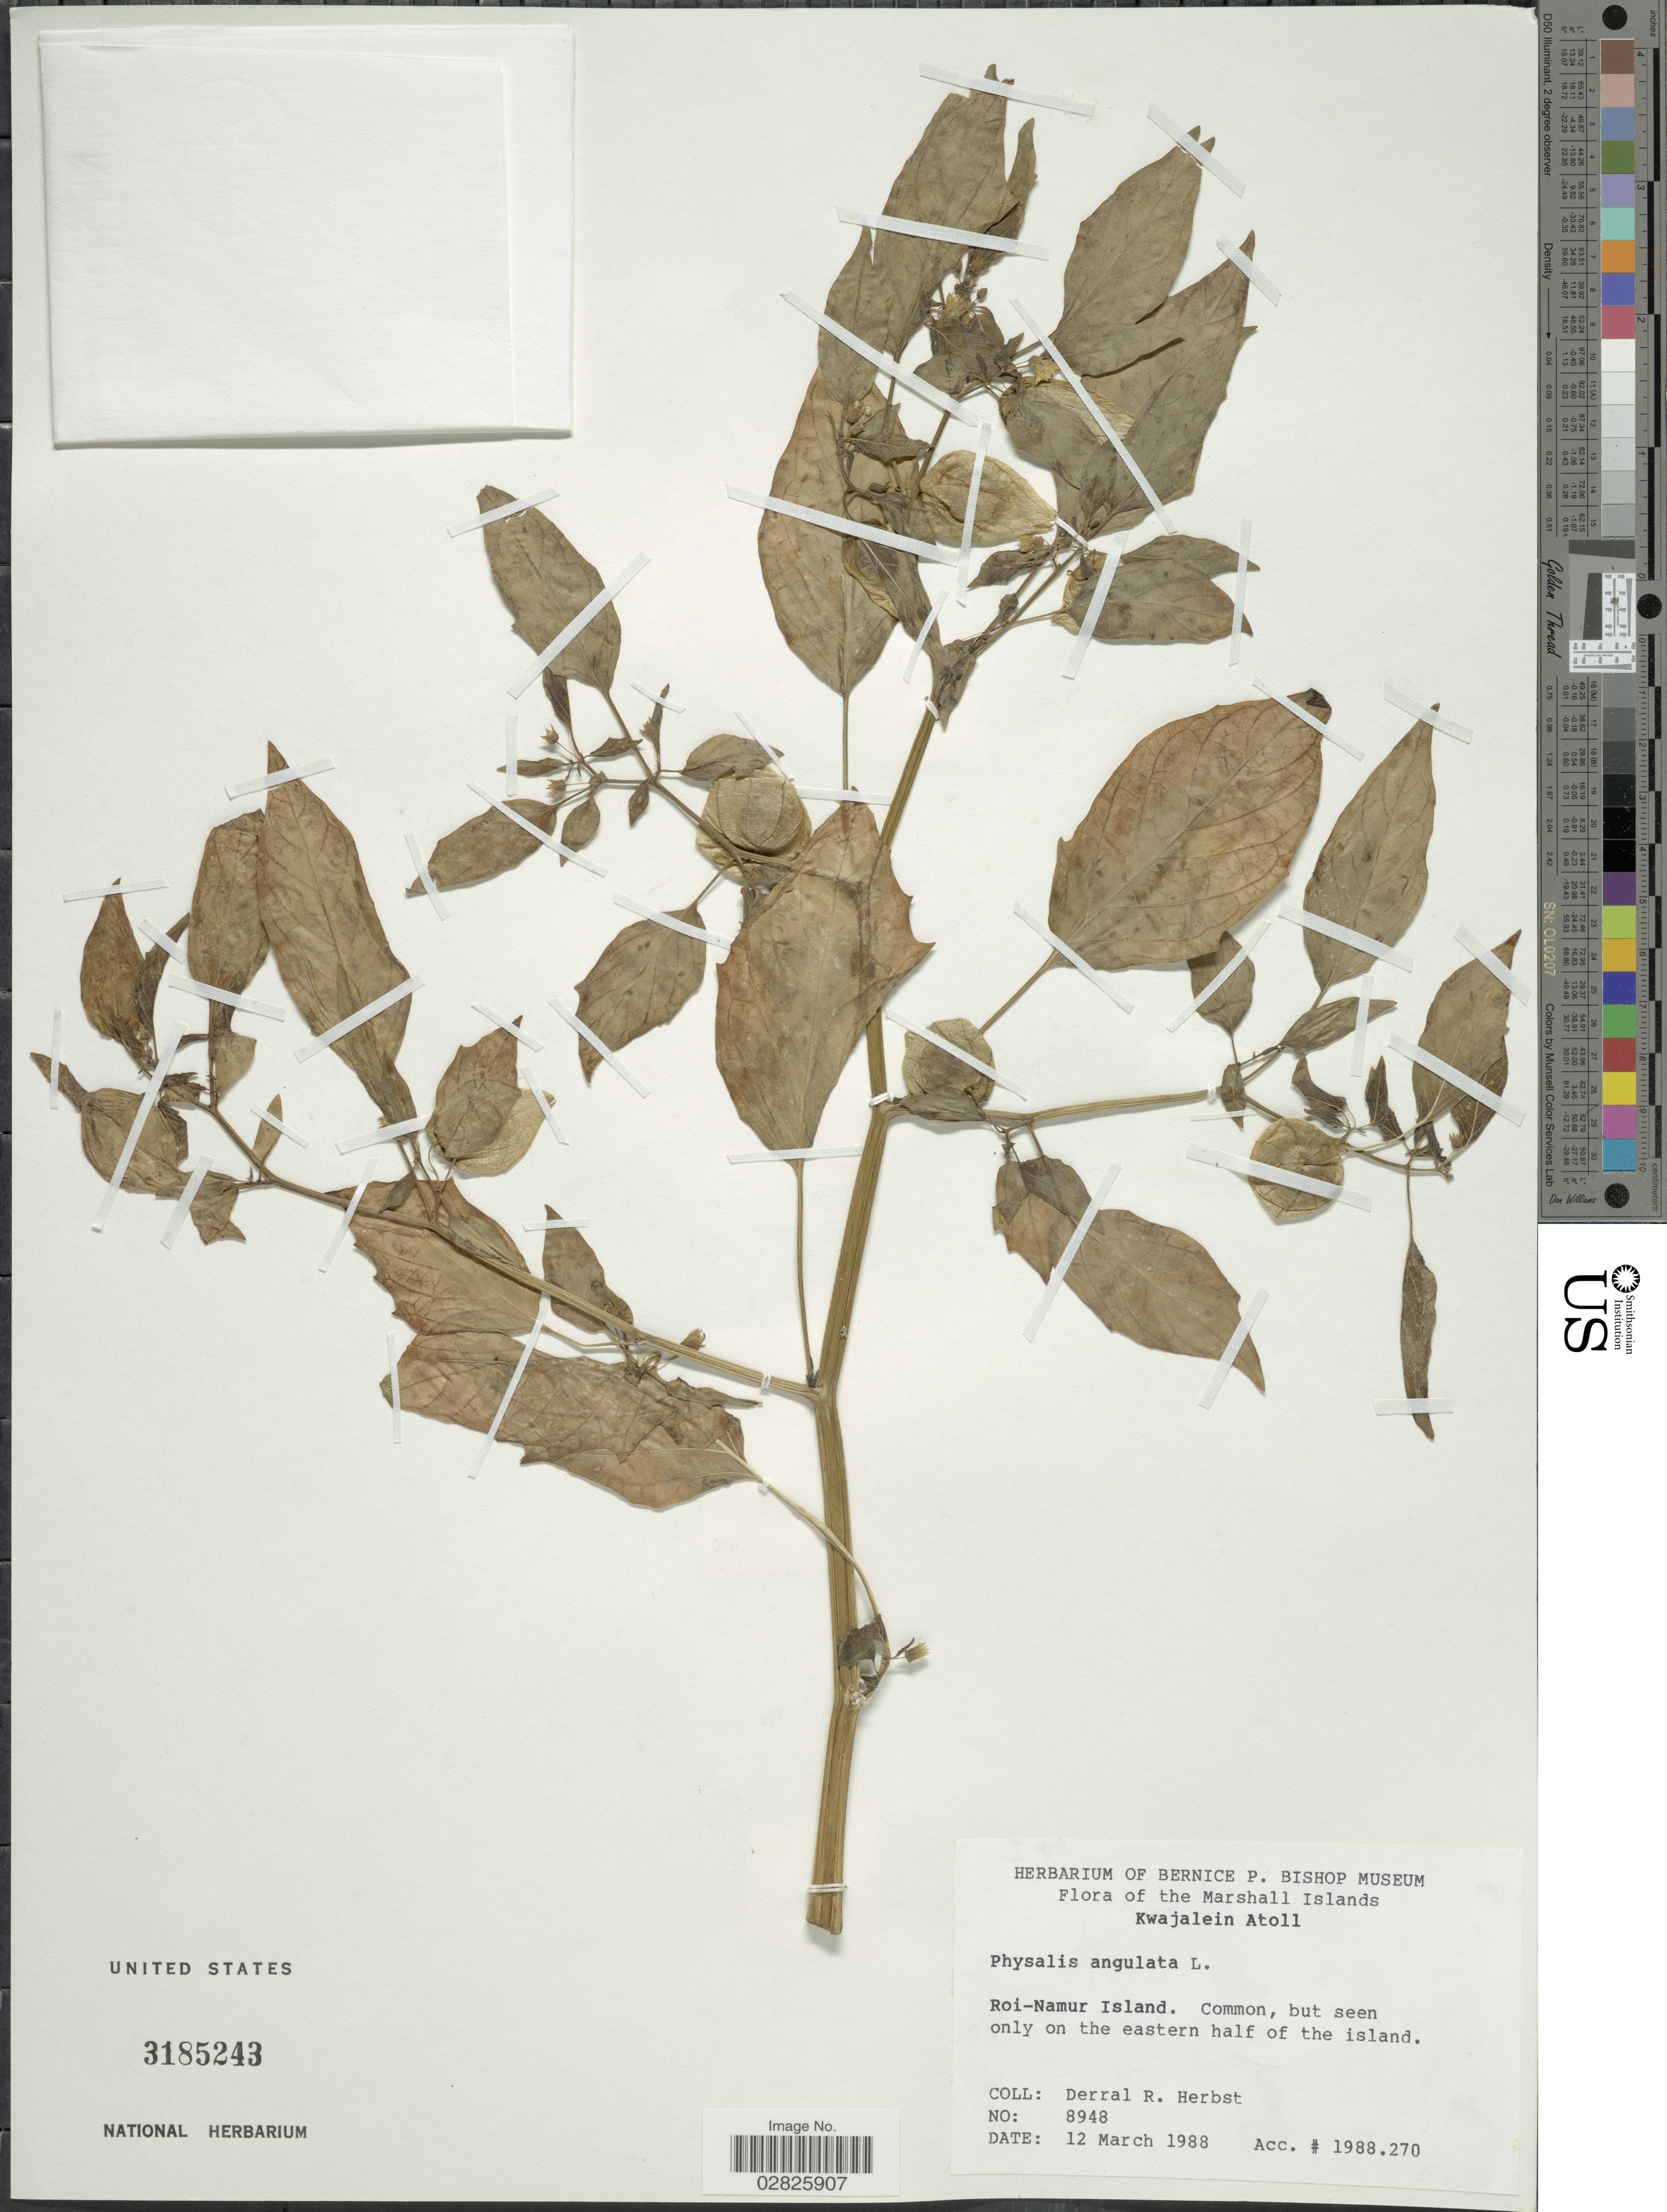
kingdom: Plantae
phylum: Tracheophyta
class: Magnoliopsida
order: Solanales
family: Solanaceae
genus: Physalis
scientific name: Physalis angulata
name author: L.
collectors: D. R. Herbst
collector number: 8948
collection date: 1988-03-12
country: Marshall Islands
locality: Kwajalein Atoll. Roi-Namur Island. Comon, but seen only on the eastern half of the island.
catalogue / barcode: US 3185243